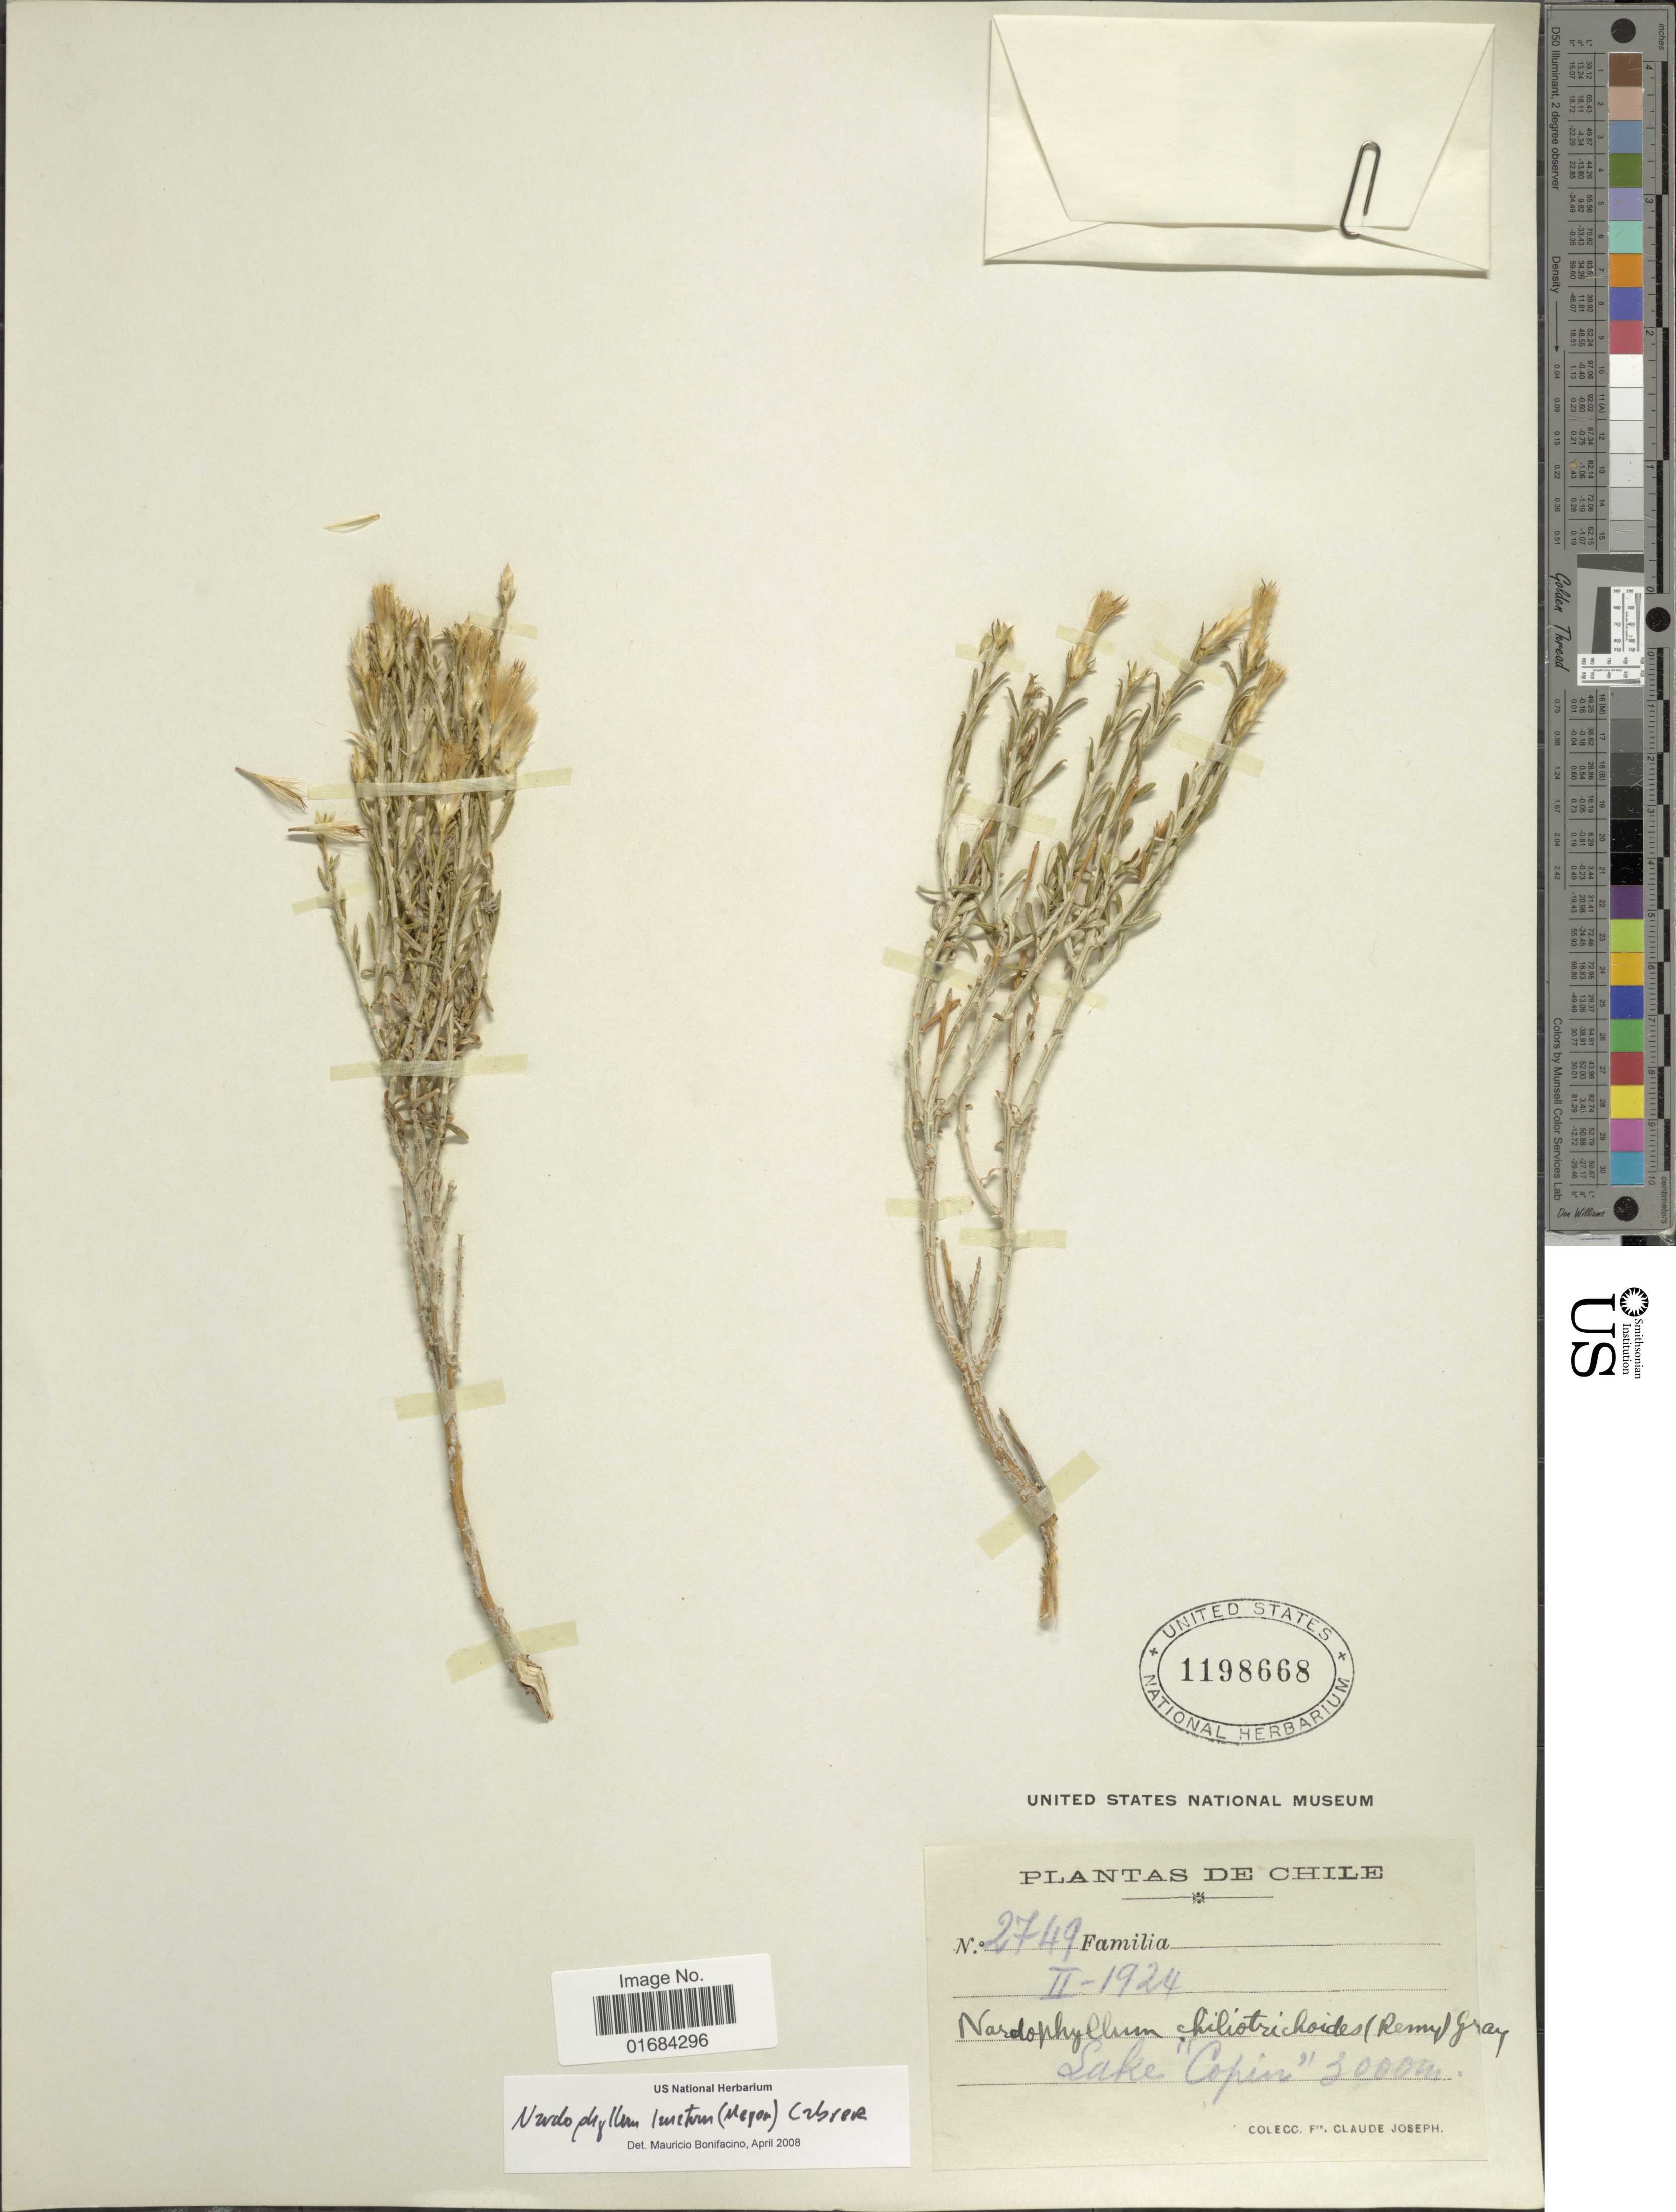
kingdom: Plantae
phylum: Tracheophyta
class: Magnoliopsida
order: Asterales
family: Asteraceae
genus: Nardophyllum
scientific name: Nardophyllum lanatum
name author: (Meyen) Cabrera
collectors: Bro. Claude-Joseph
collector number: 2749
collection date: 1924-02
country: Chile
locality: Lake Copin.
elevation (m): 3000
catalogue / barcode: US 1198668